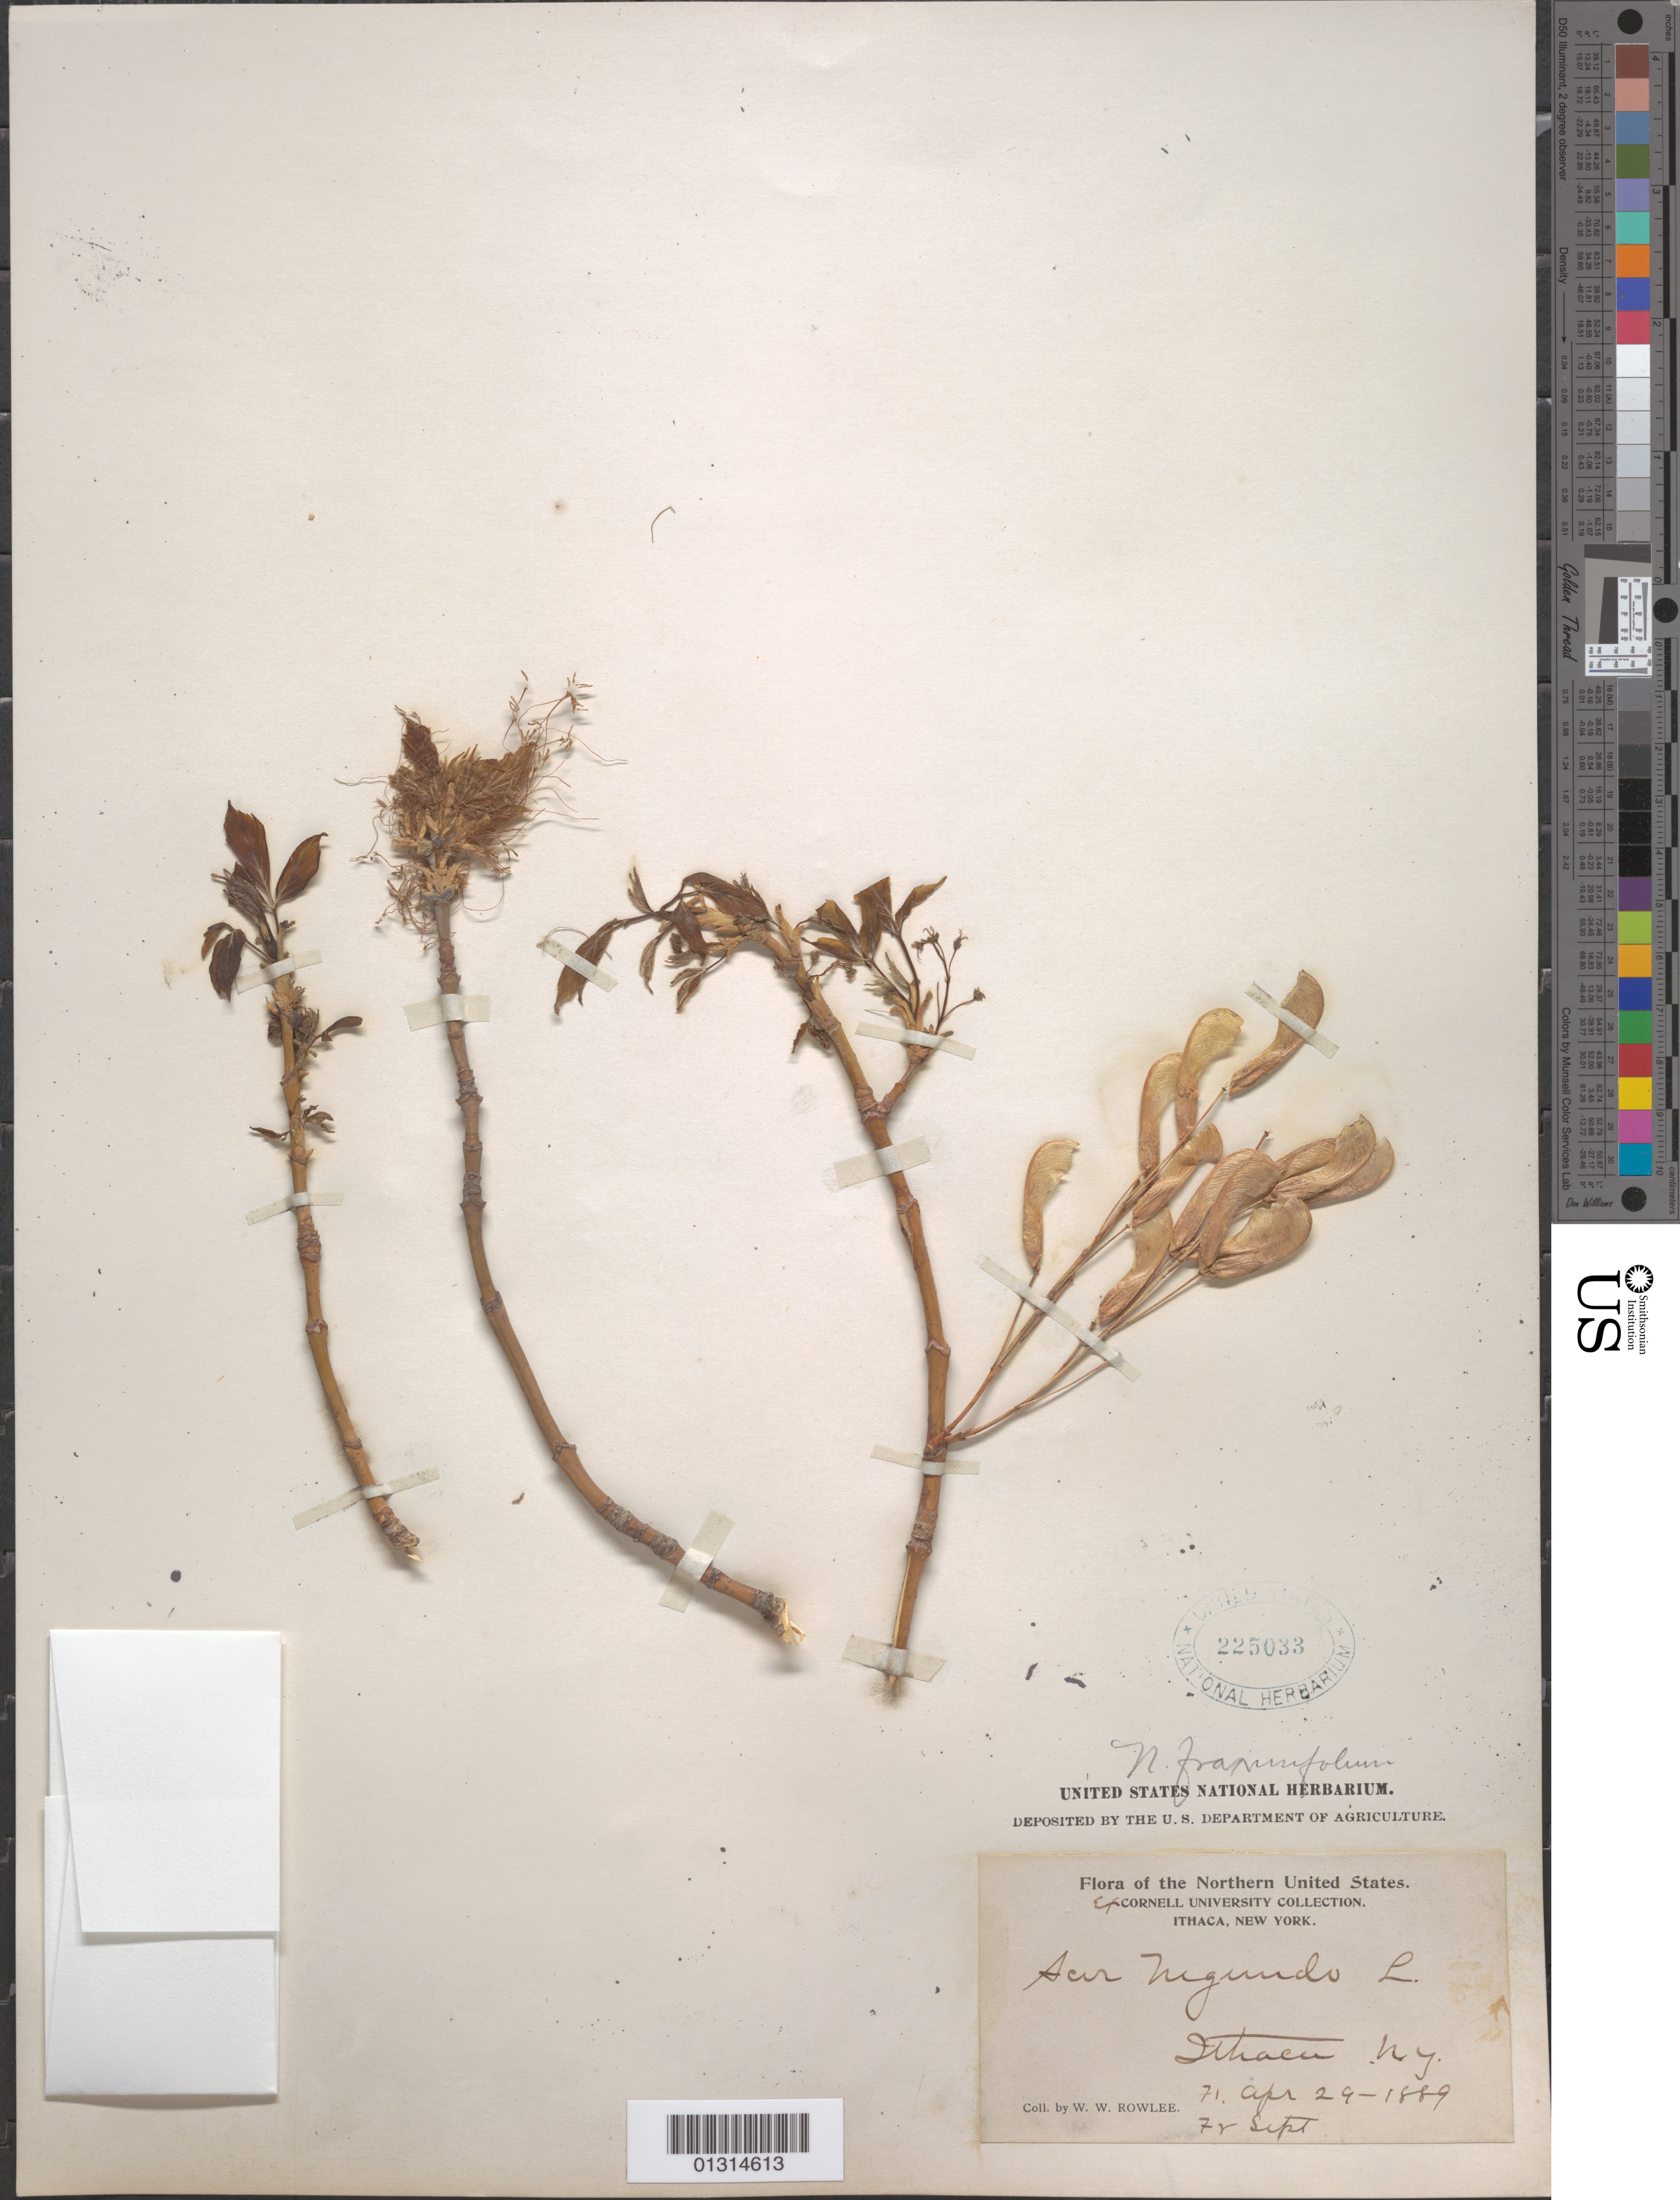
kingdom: Plantae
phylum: Tracheophyta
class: Magnoliopsida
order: Sapindales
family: Sapindaceae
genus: Acer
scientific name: Acer negundo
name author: L.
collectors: W. W. Rowlee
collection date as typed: Fl. Apr 29 - 1889; Fr Sep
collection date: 1889-04-29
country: United States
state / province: New York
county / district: Tompkins County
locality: Ithaca.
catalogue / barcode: US 225033